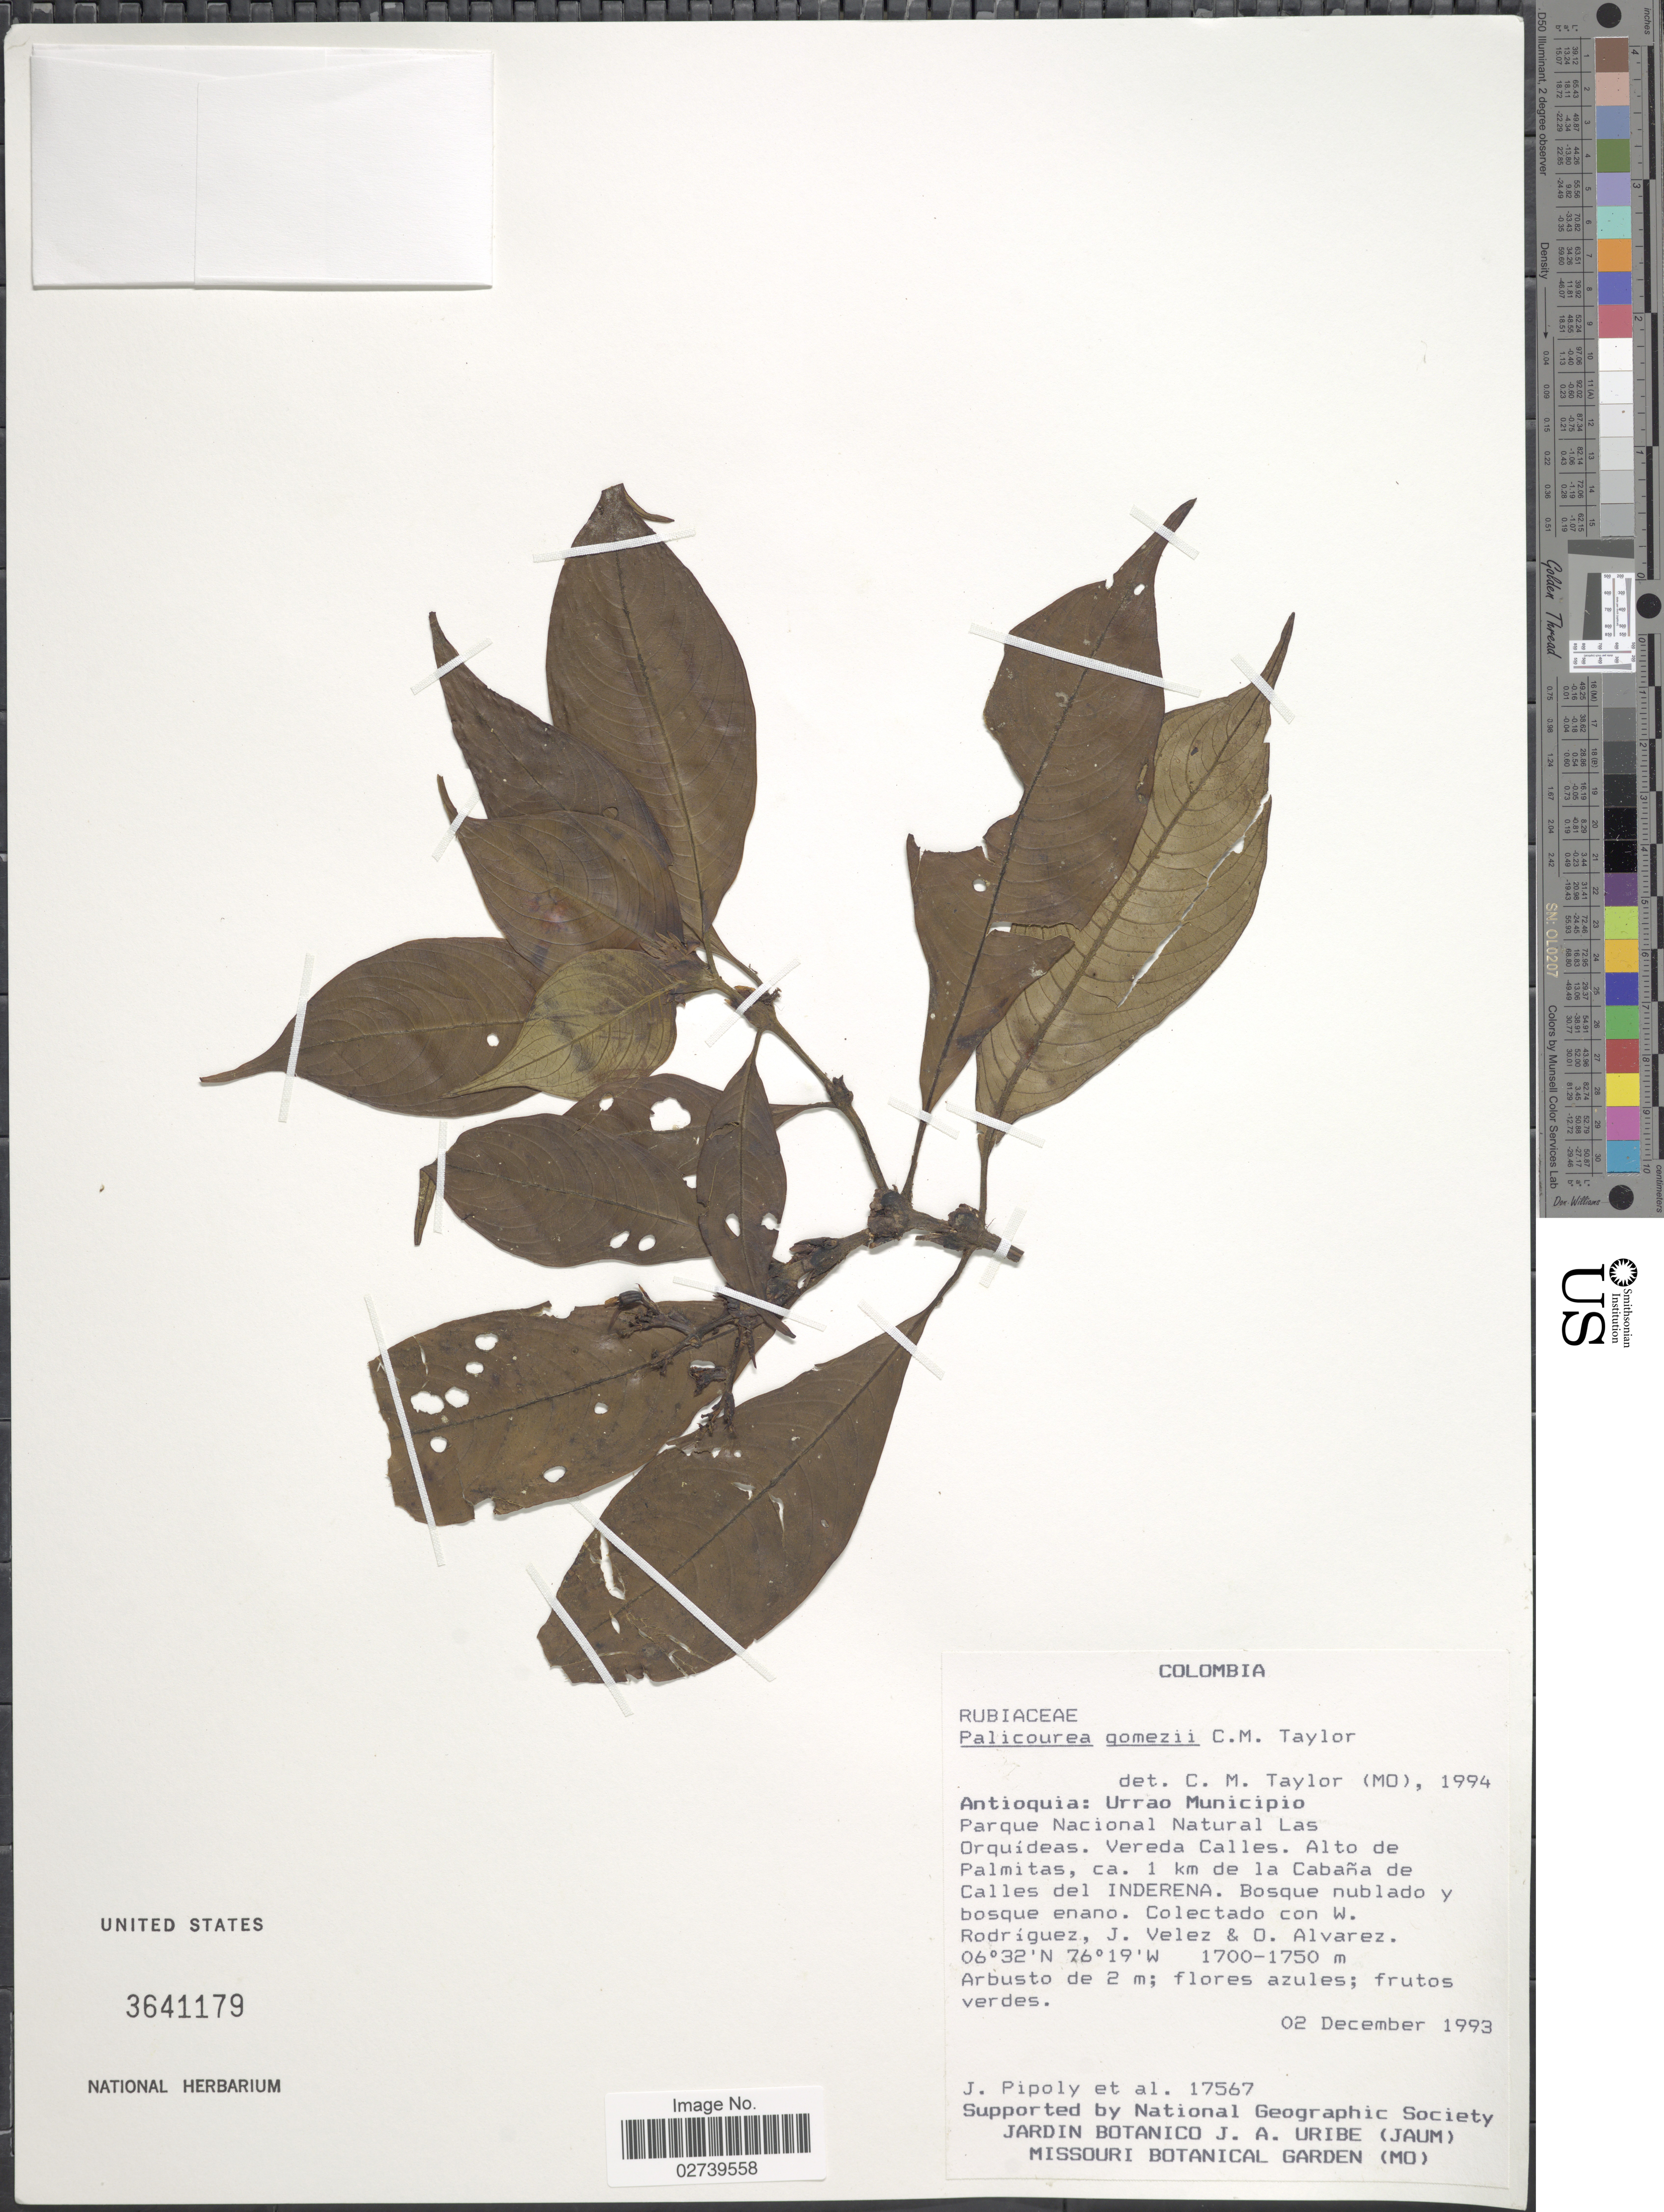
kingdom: Plantae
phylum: Tracheophyta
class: Magnoliopsida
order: Gentianales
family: Rubiaceae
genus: Palicourea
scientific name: Palicourea gomezii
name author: C.M. Taylor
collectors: J. J. Pipoly, W. Rodriguez, J. Velez & O. Alvarez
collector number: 17567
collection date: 1993-11-02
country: Colombia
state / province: Antioquia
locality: Urrao Municipio, Parque Nacional Natural Las Orquideas, Vereda Calles, Alto de Palmitas, ca. 1 km de la Cabana de Calles del Inderena.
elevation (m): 1700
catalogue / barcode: US 3641179